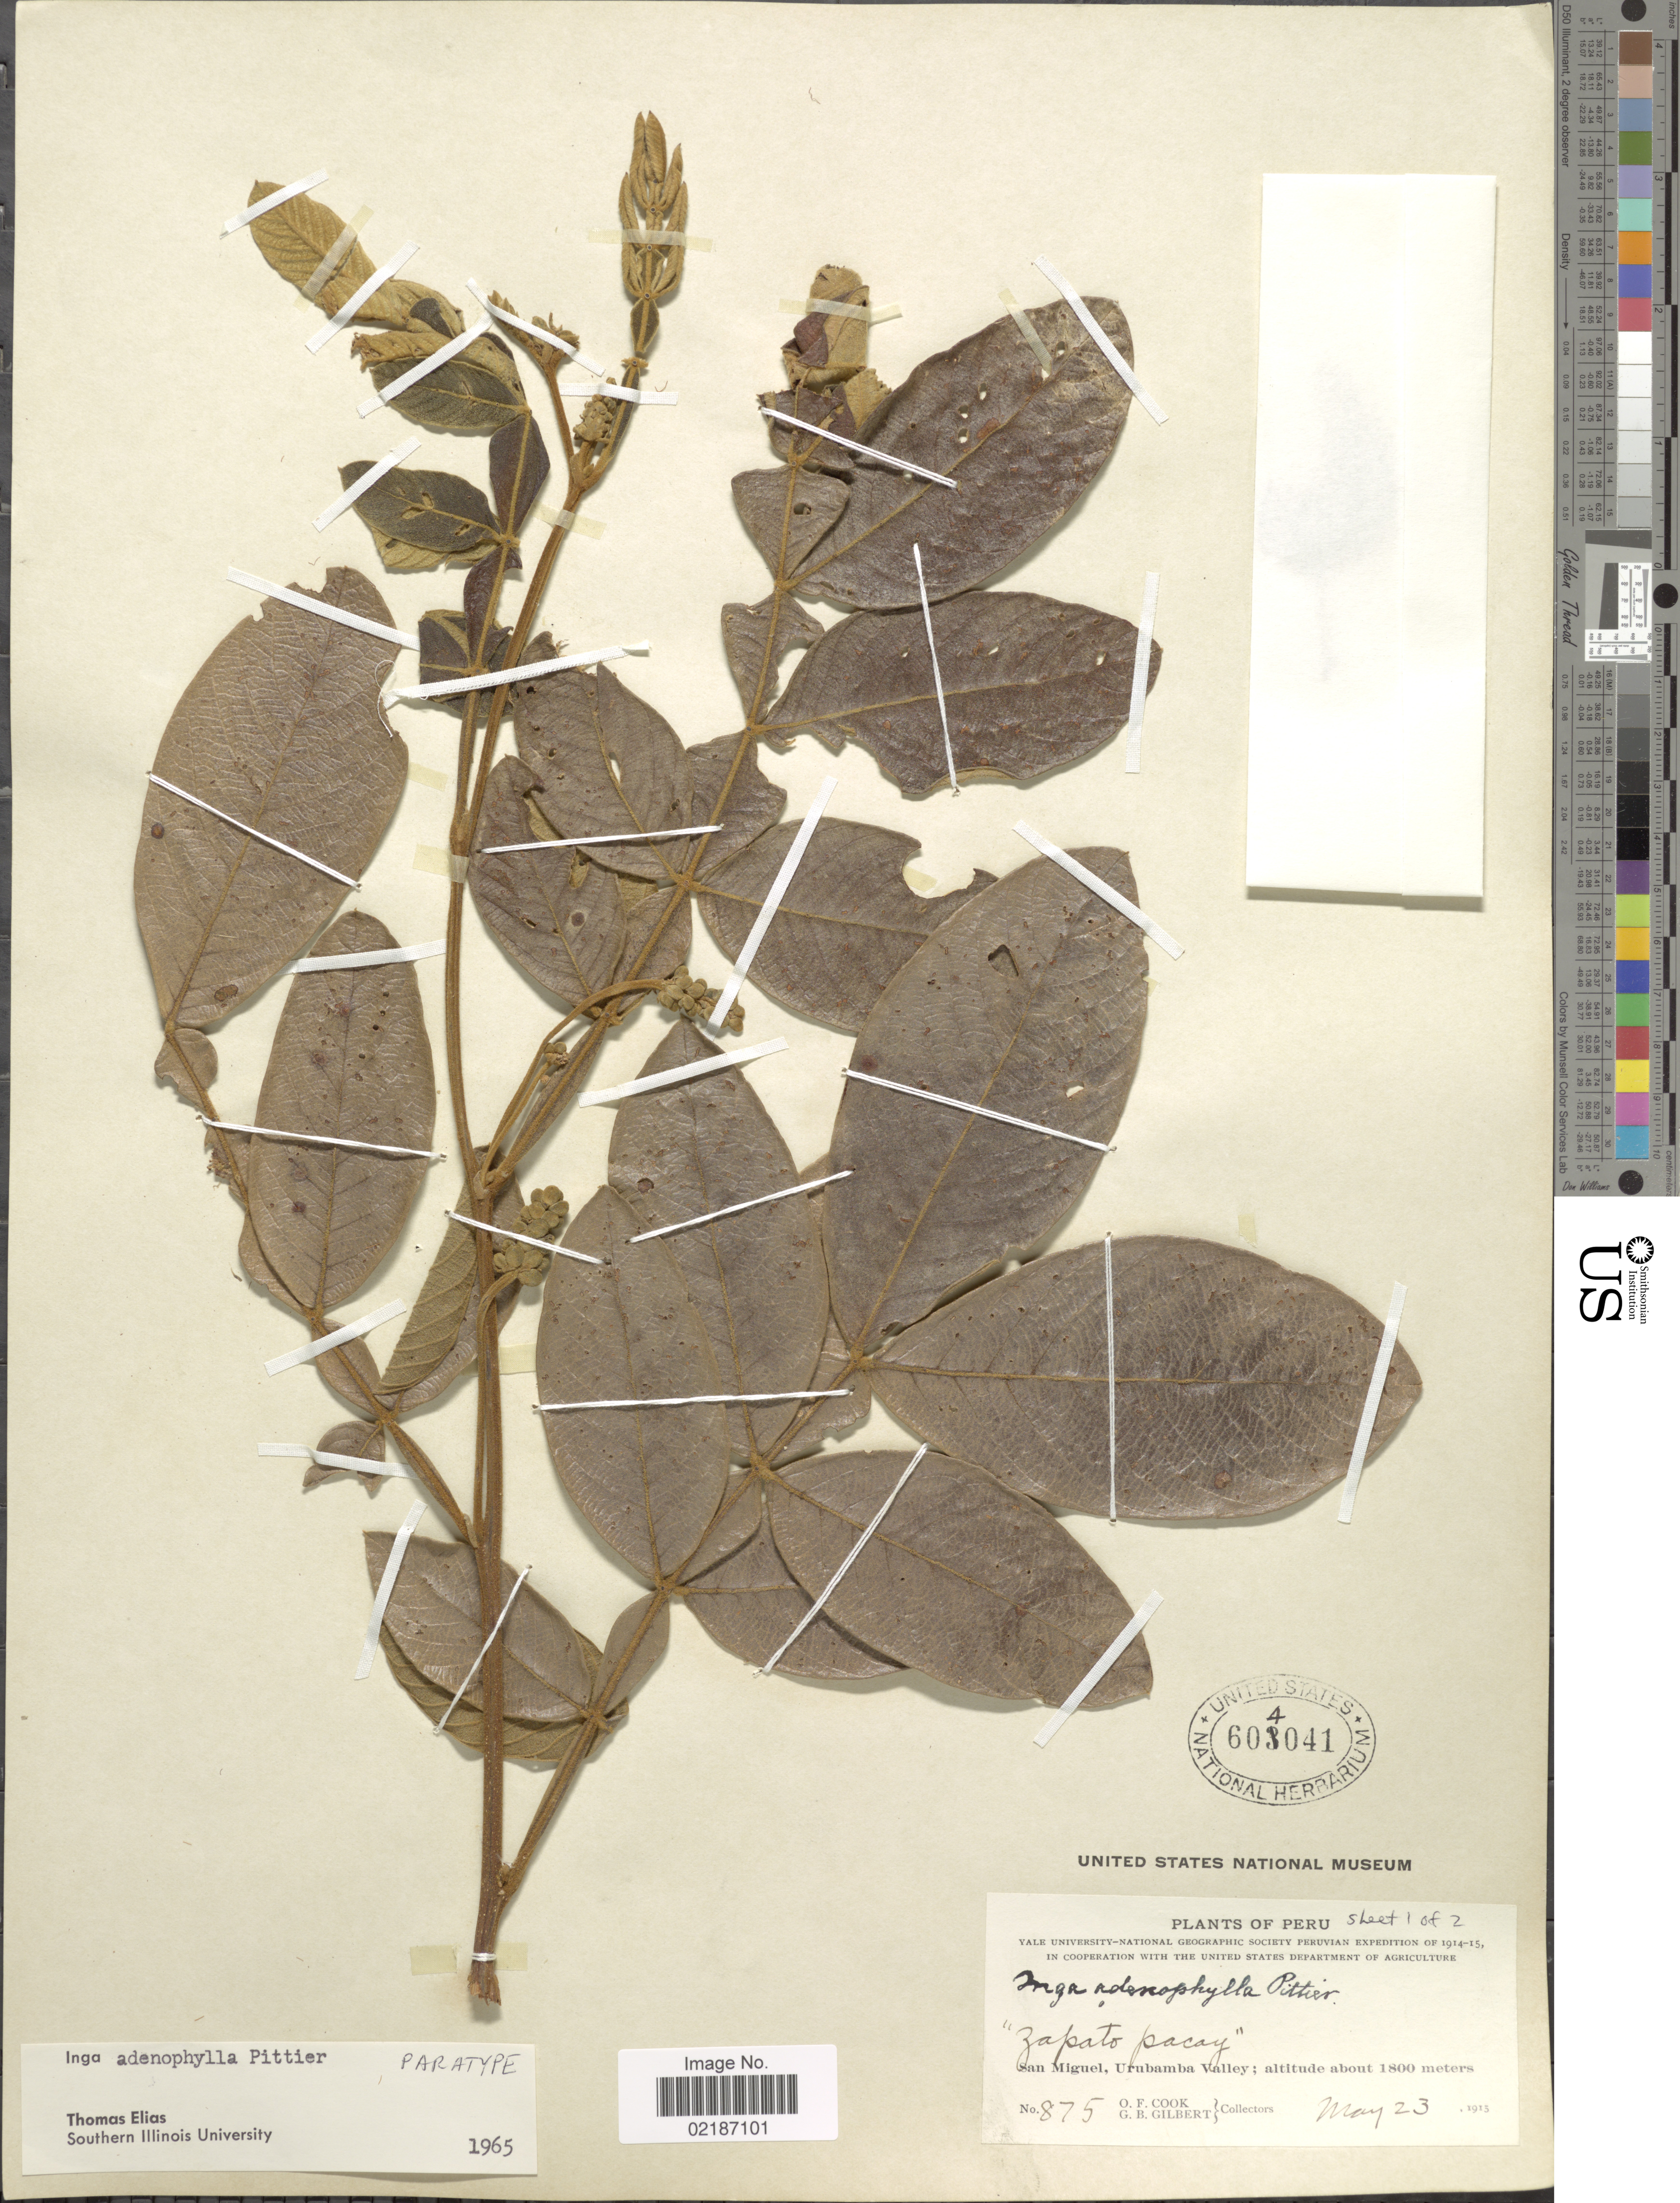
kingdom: Plantae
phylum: Tracheophyta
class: Magnoliopsida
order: Fabales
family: Fabaceae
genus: Inga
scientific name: Inga adenophylla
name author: Pittier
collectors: O. F. Cook & G. B. Gilbert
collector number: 875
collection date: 1915-05-23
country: Peru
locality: San Miguel, Urubamba Valley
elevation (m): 1800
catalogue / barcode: US 604041